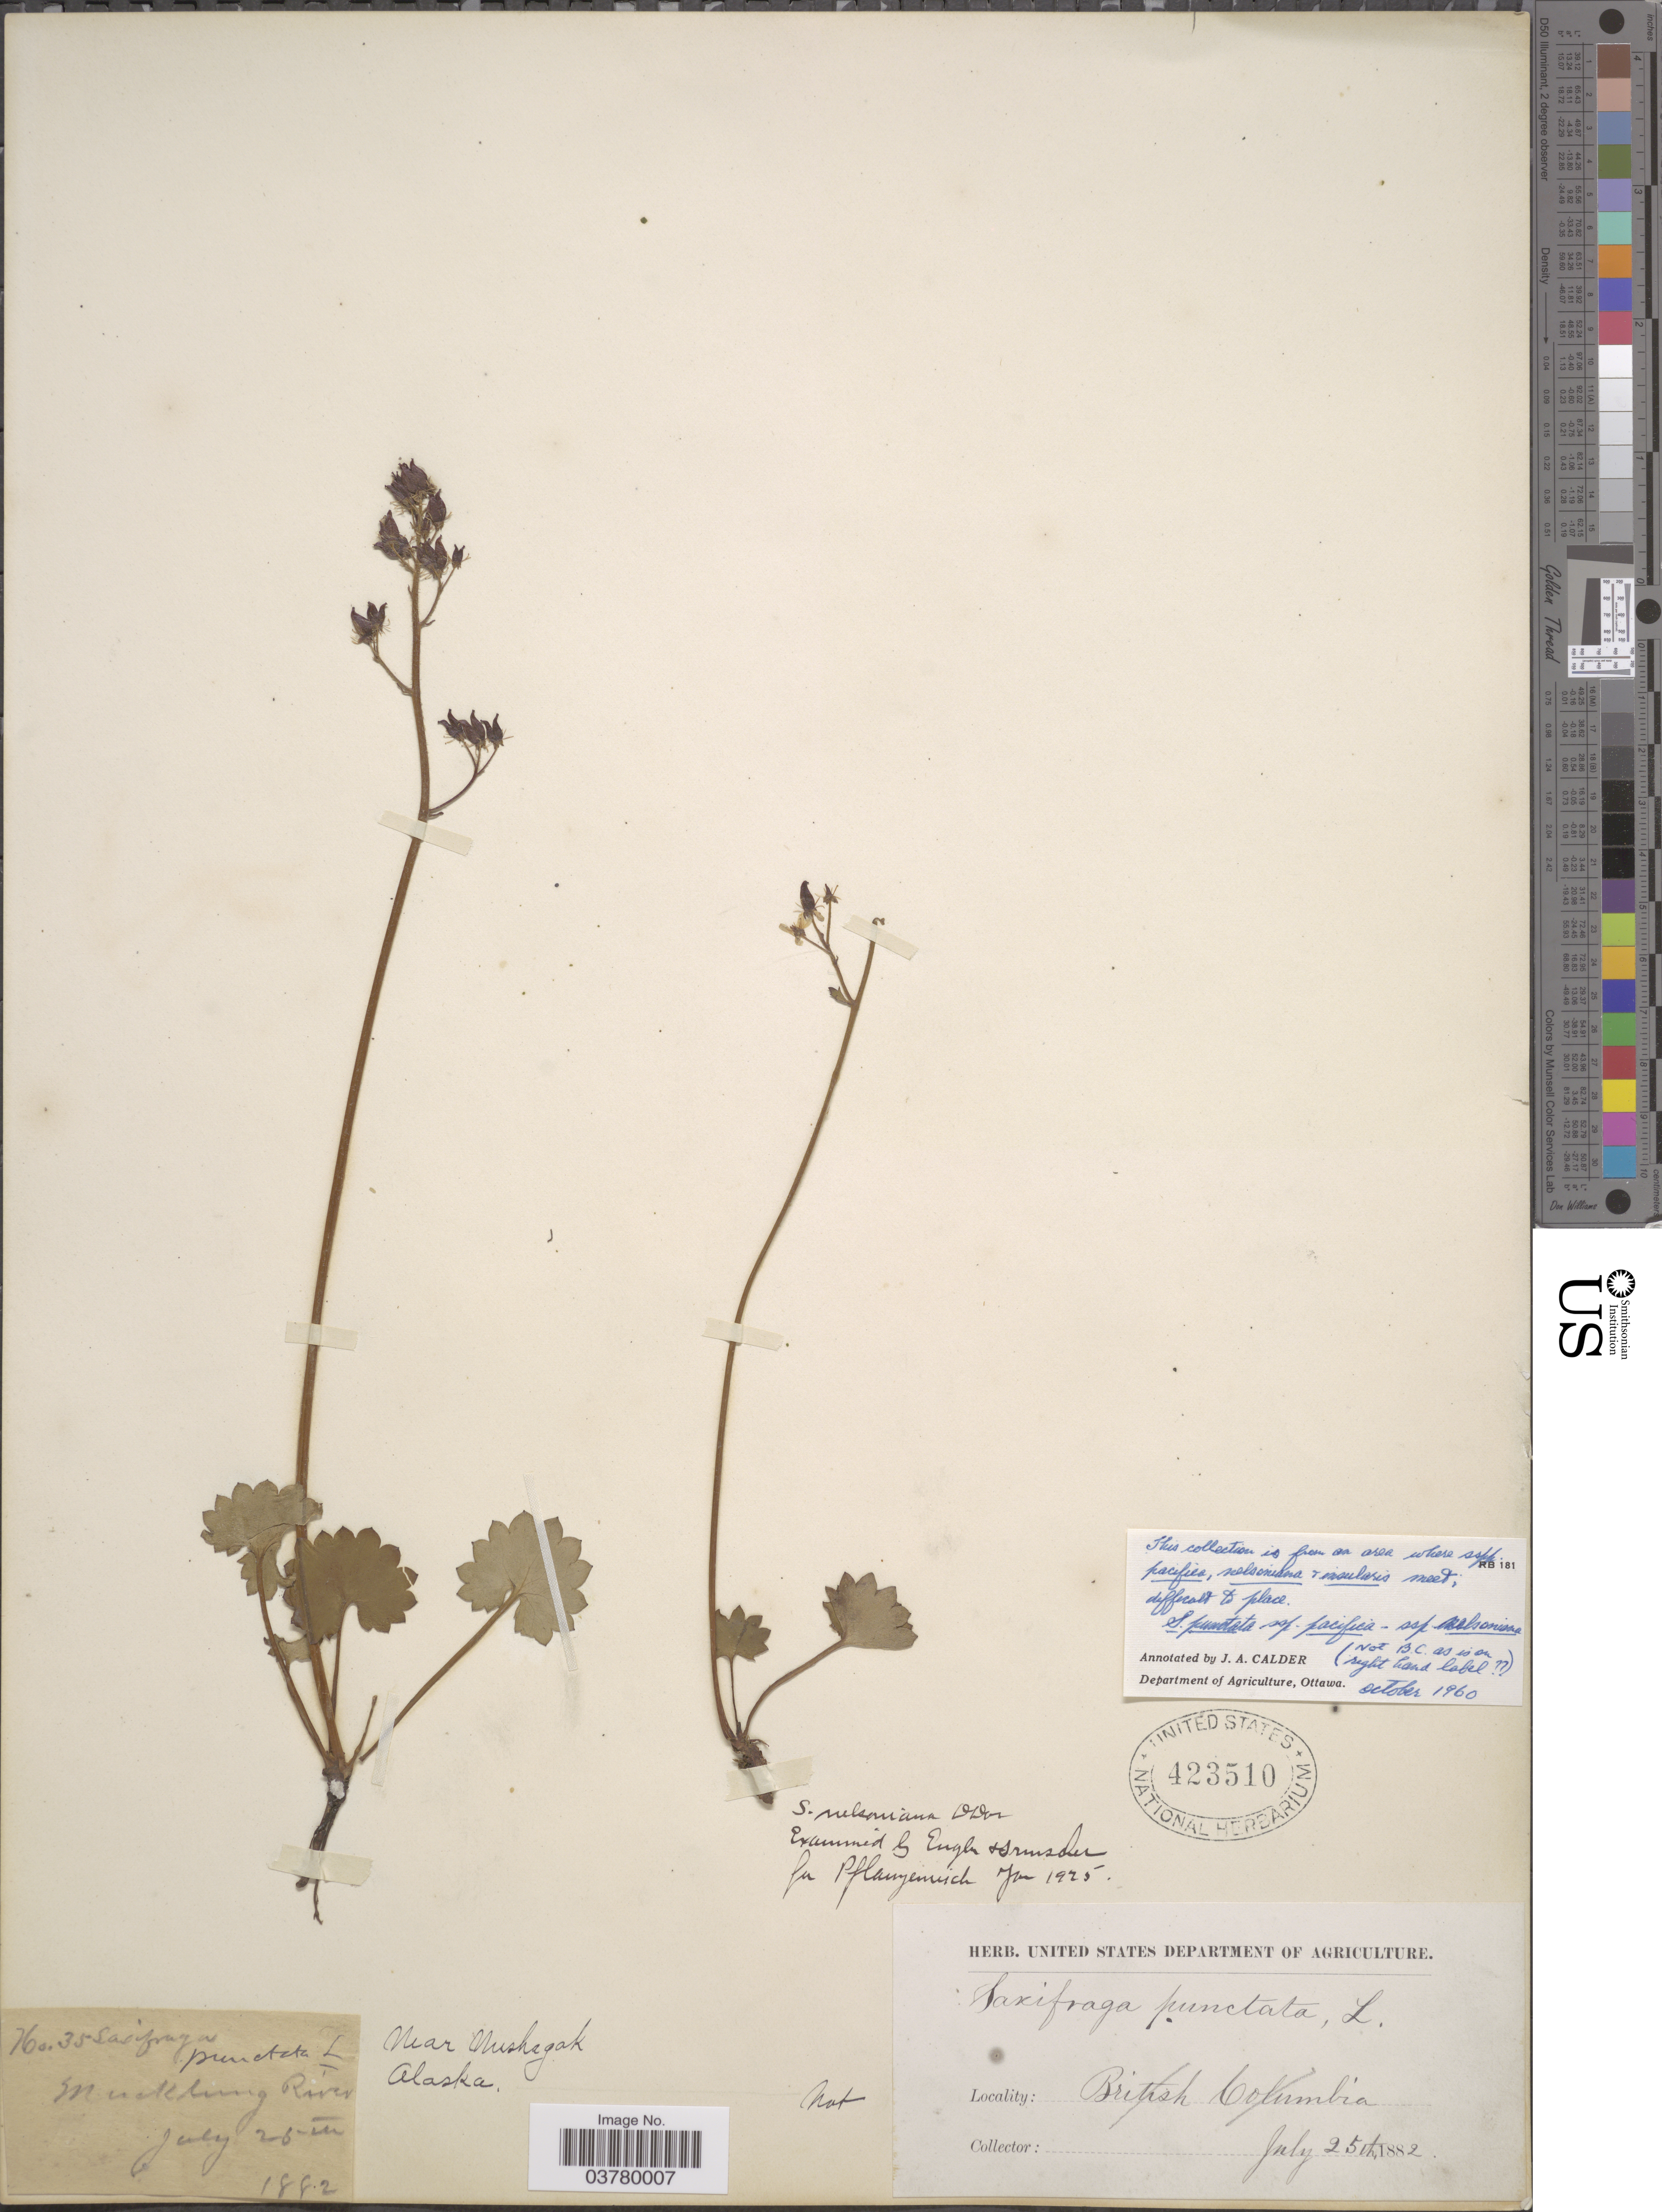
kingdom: Plantae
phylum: Tracheophyta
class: Magnoliopsida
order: Saxifragales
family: Saxifragaceae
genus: Micranthes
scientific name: Micranthes nelsoniana var. porsildiana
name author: (Calder & Savile) Gornall & H. Ohba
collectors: United States Department of Agriculture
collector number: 35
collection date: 1882-07-25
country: Canada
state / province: British Columbia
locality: Mudding* River. Near Nushagak. Alaska.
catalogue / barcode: US 423510